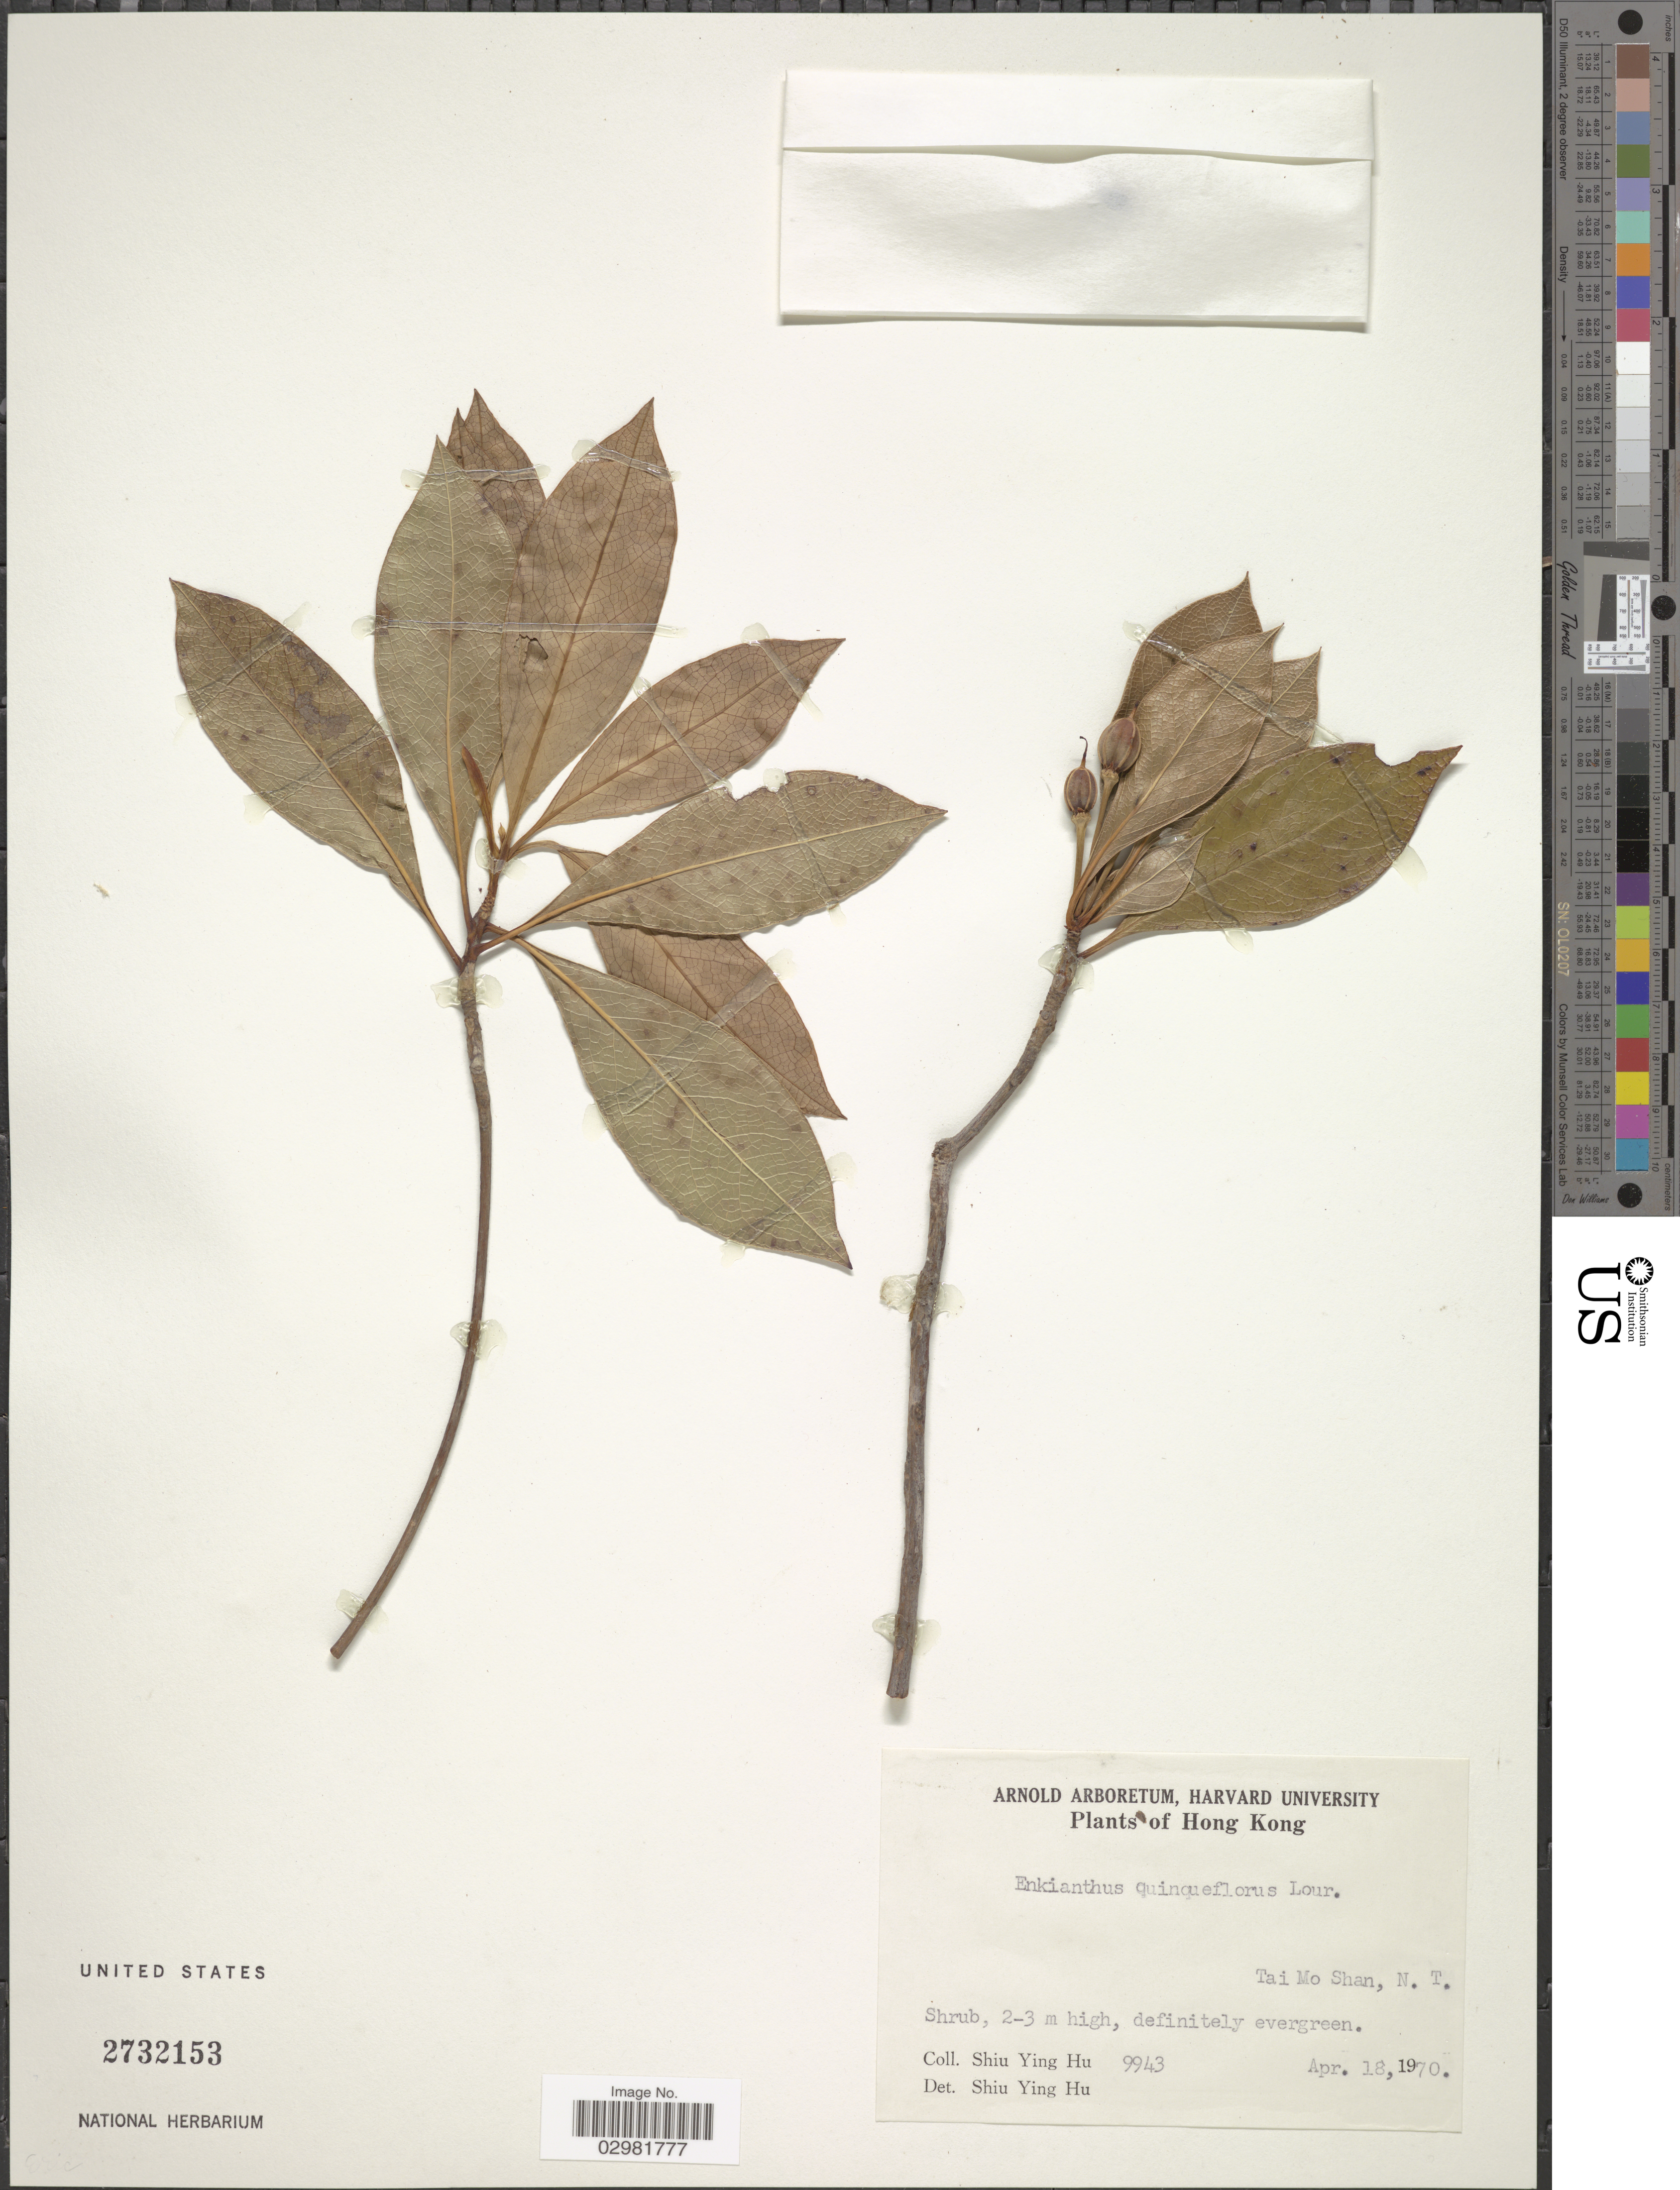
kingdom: Plantae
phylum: Tracheophyta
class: Magnoliopsida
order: Ericales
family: Ericaceae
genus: Enkianthus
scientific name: Enkianthus quinqueflorus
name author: Lour.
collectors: S. Y. Hu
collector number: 9943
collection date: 1970-04-18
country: China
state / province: Hong Kong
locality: Tai Mo Shan, N.T.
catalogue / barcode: US 2732153